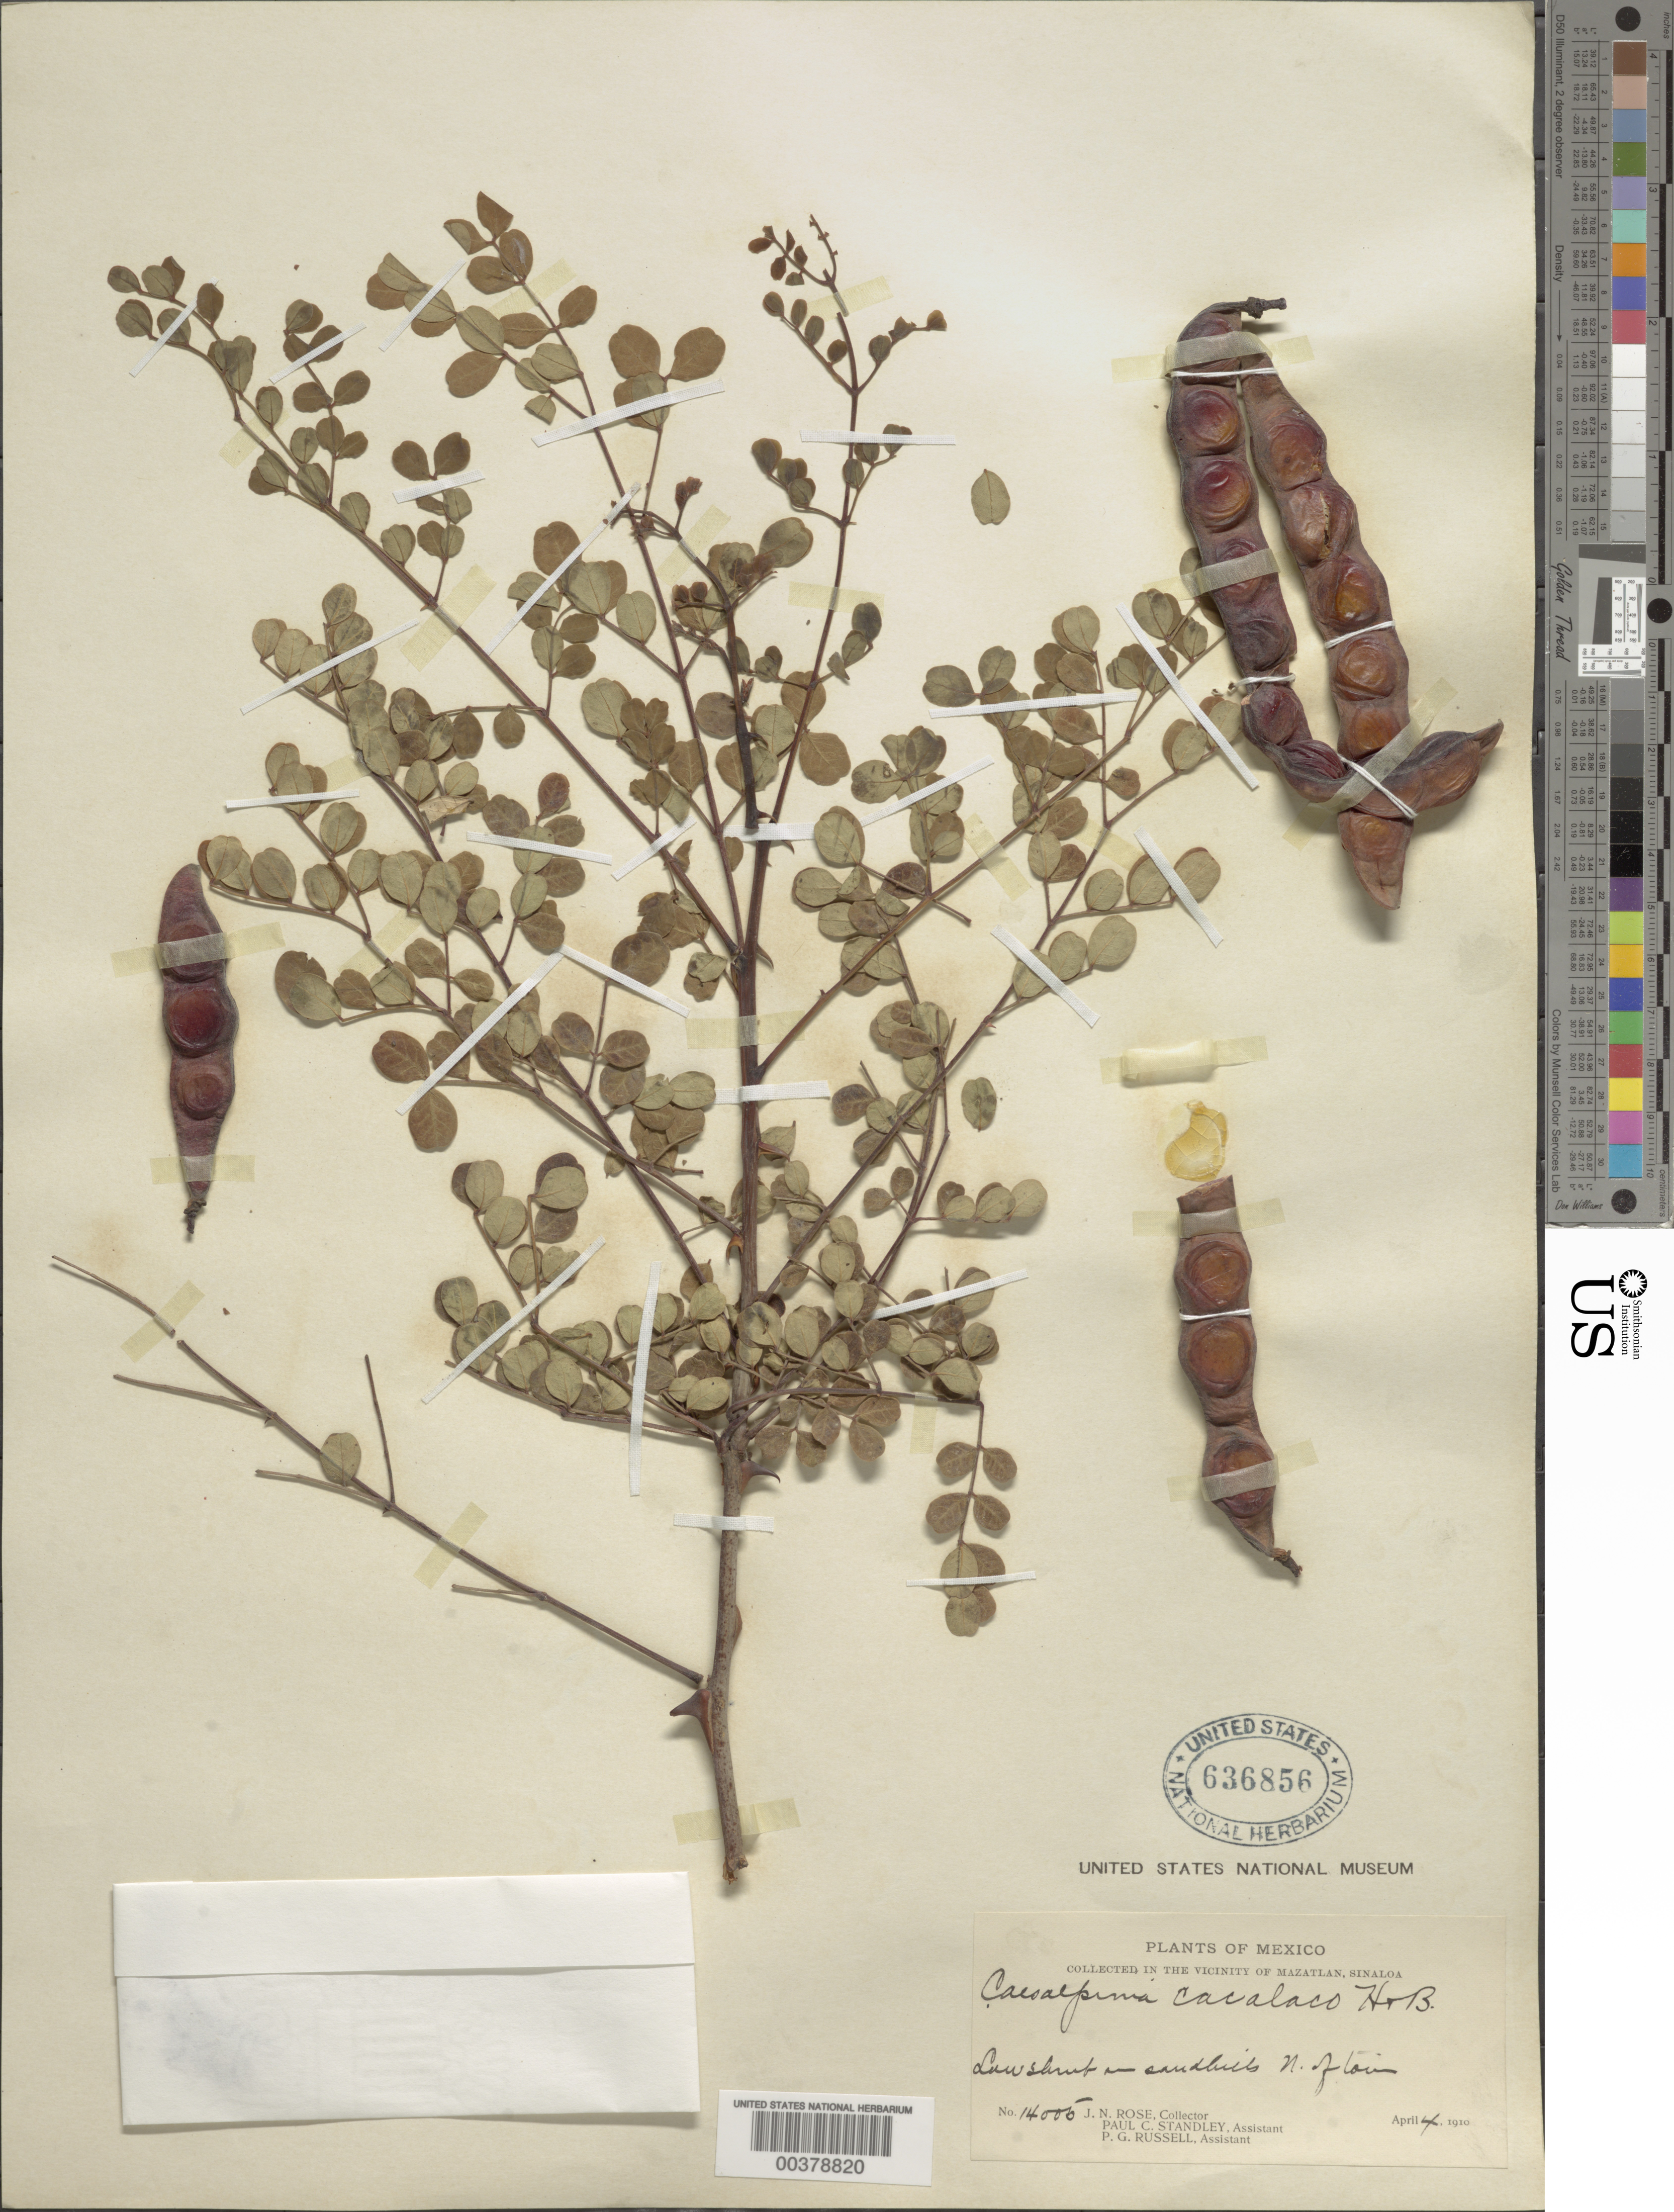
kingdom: Plantae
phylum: Tracheophyta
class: Magnoliopsida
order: Fabales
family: Fabaceae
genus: Tara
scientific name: Tara cacalaco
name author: (Bonpl.) Molinari & Sánchez Och.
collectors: J. N. Rose, P. C. Standley & P. G. Russell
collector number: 14005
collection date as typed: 04 Apr 1910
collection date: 1910-04-04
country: Mexico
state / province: Sinaloa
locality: Vicinity of Mazatlan, N of town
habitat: Sand hills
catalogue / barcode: US 636856